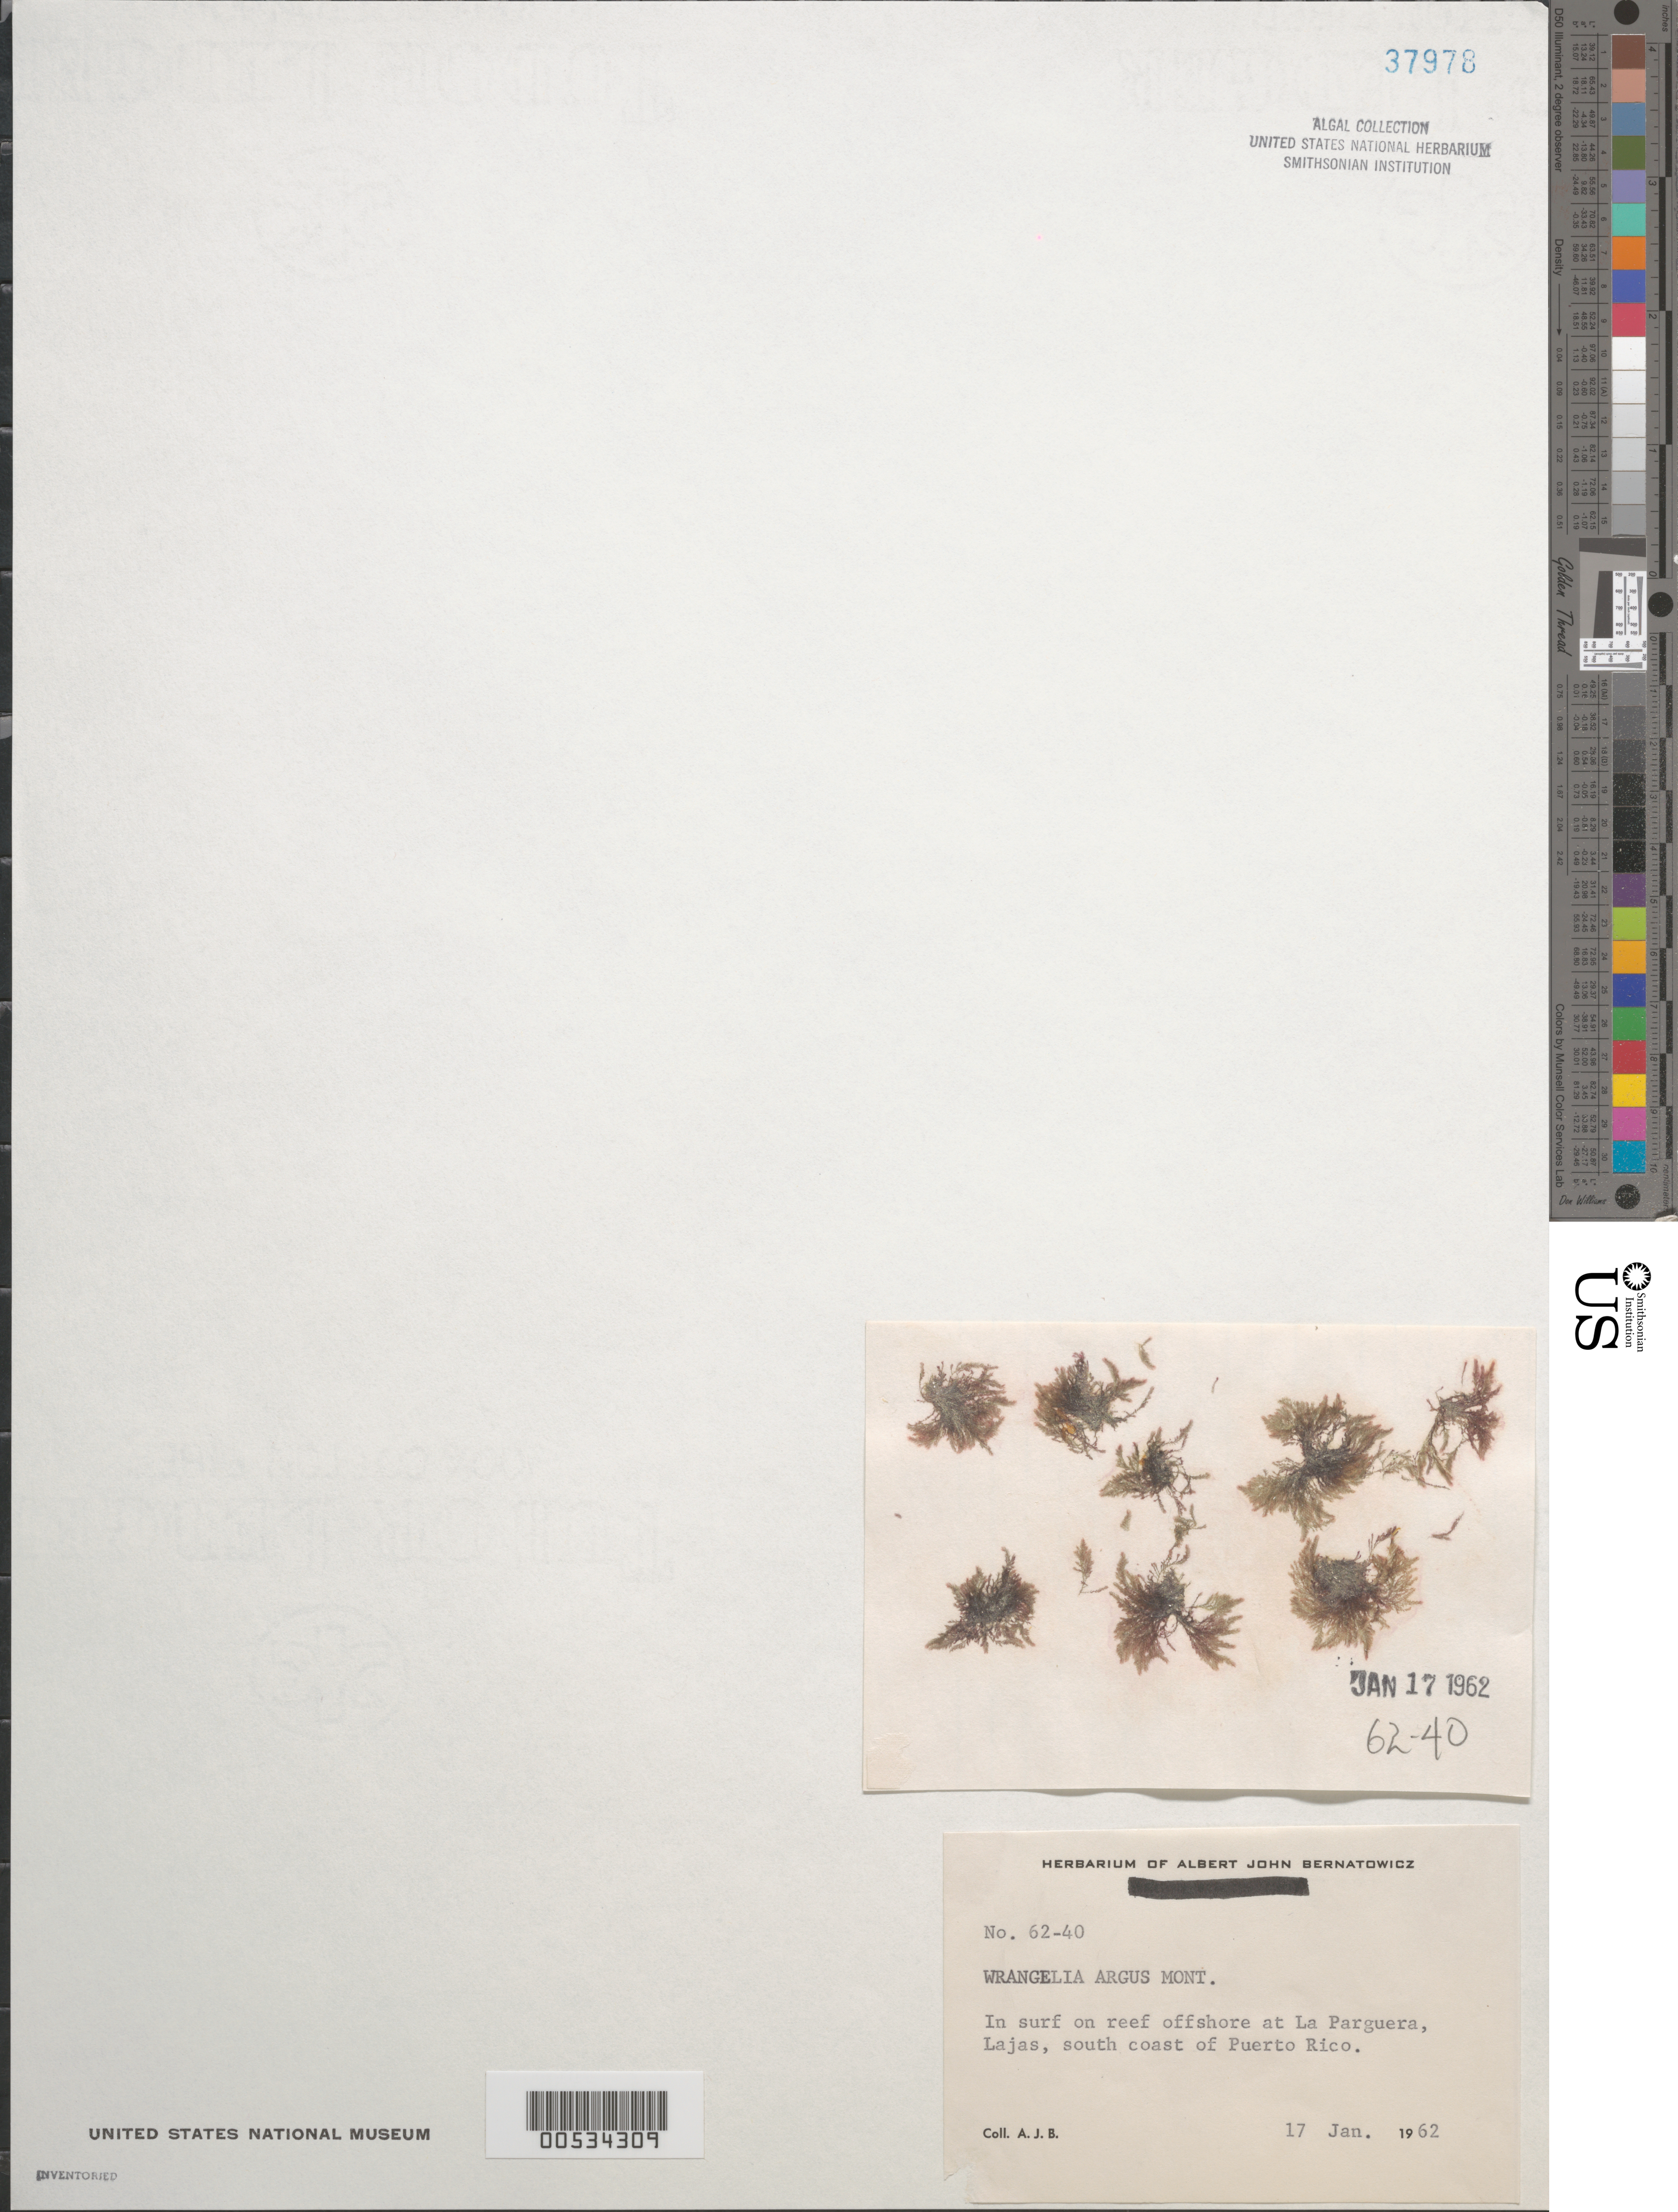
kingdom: Plantae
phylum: Rhodophyta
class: Florideophyceae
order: Ceramiales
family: Wrangeliaceae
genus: Wrangelia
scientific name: Wrangelia argus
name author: (Mont.) Mont.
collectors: A. Bernatowicz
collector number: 62-40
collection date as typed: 17 Jan 1962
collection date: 1962-01-17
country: Puerto Rico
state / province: Lajas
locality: La Parguera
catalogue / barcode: US 37978